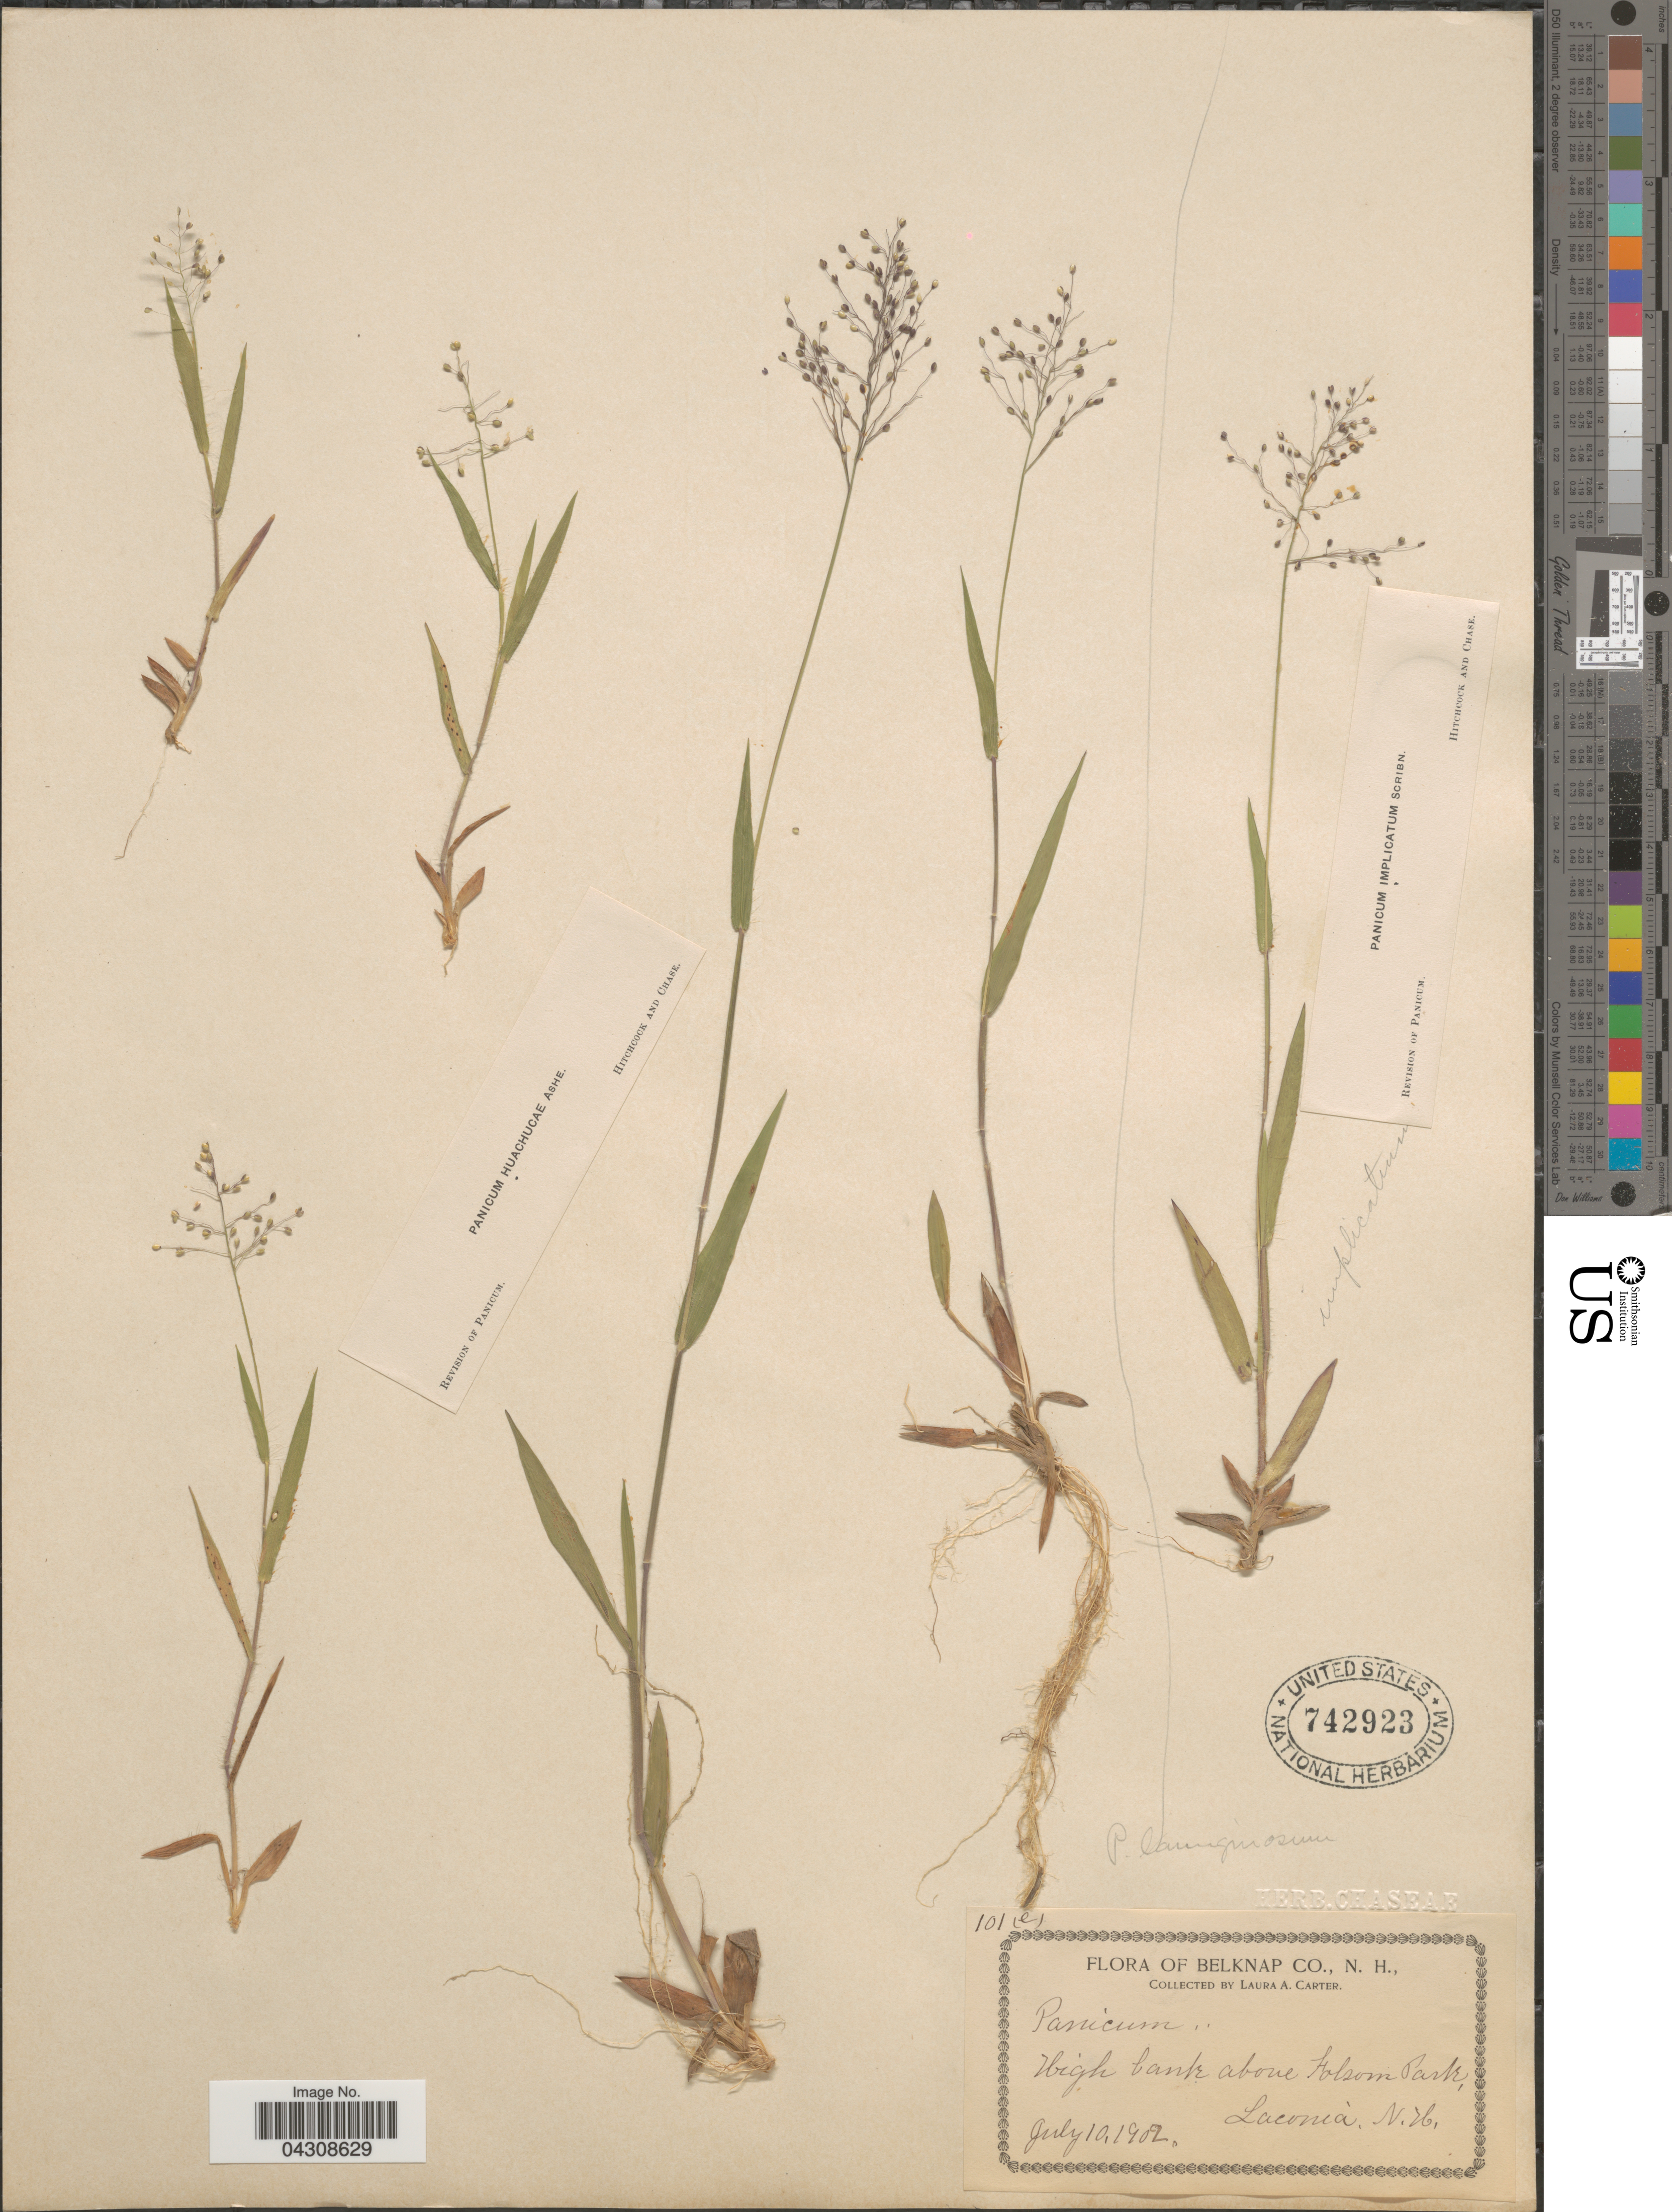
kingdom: Plantae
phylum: Tracheophyta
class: Liliopsida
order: Poales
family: Poaceae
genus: Dichanthelium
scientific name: Dichanthelium acuminatum var. acuminatum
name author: (Sw.) Gould & C.A. Clark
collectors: L. Carter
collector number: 101(e)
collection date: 1902-07-10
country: United States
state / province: New Hampshire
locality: Belknap Co. High bank above Folsom Park, Laconia.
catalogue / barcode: US 742923